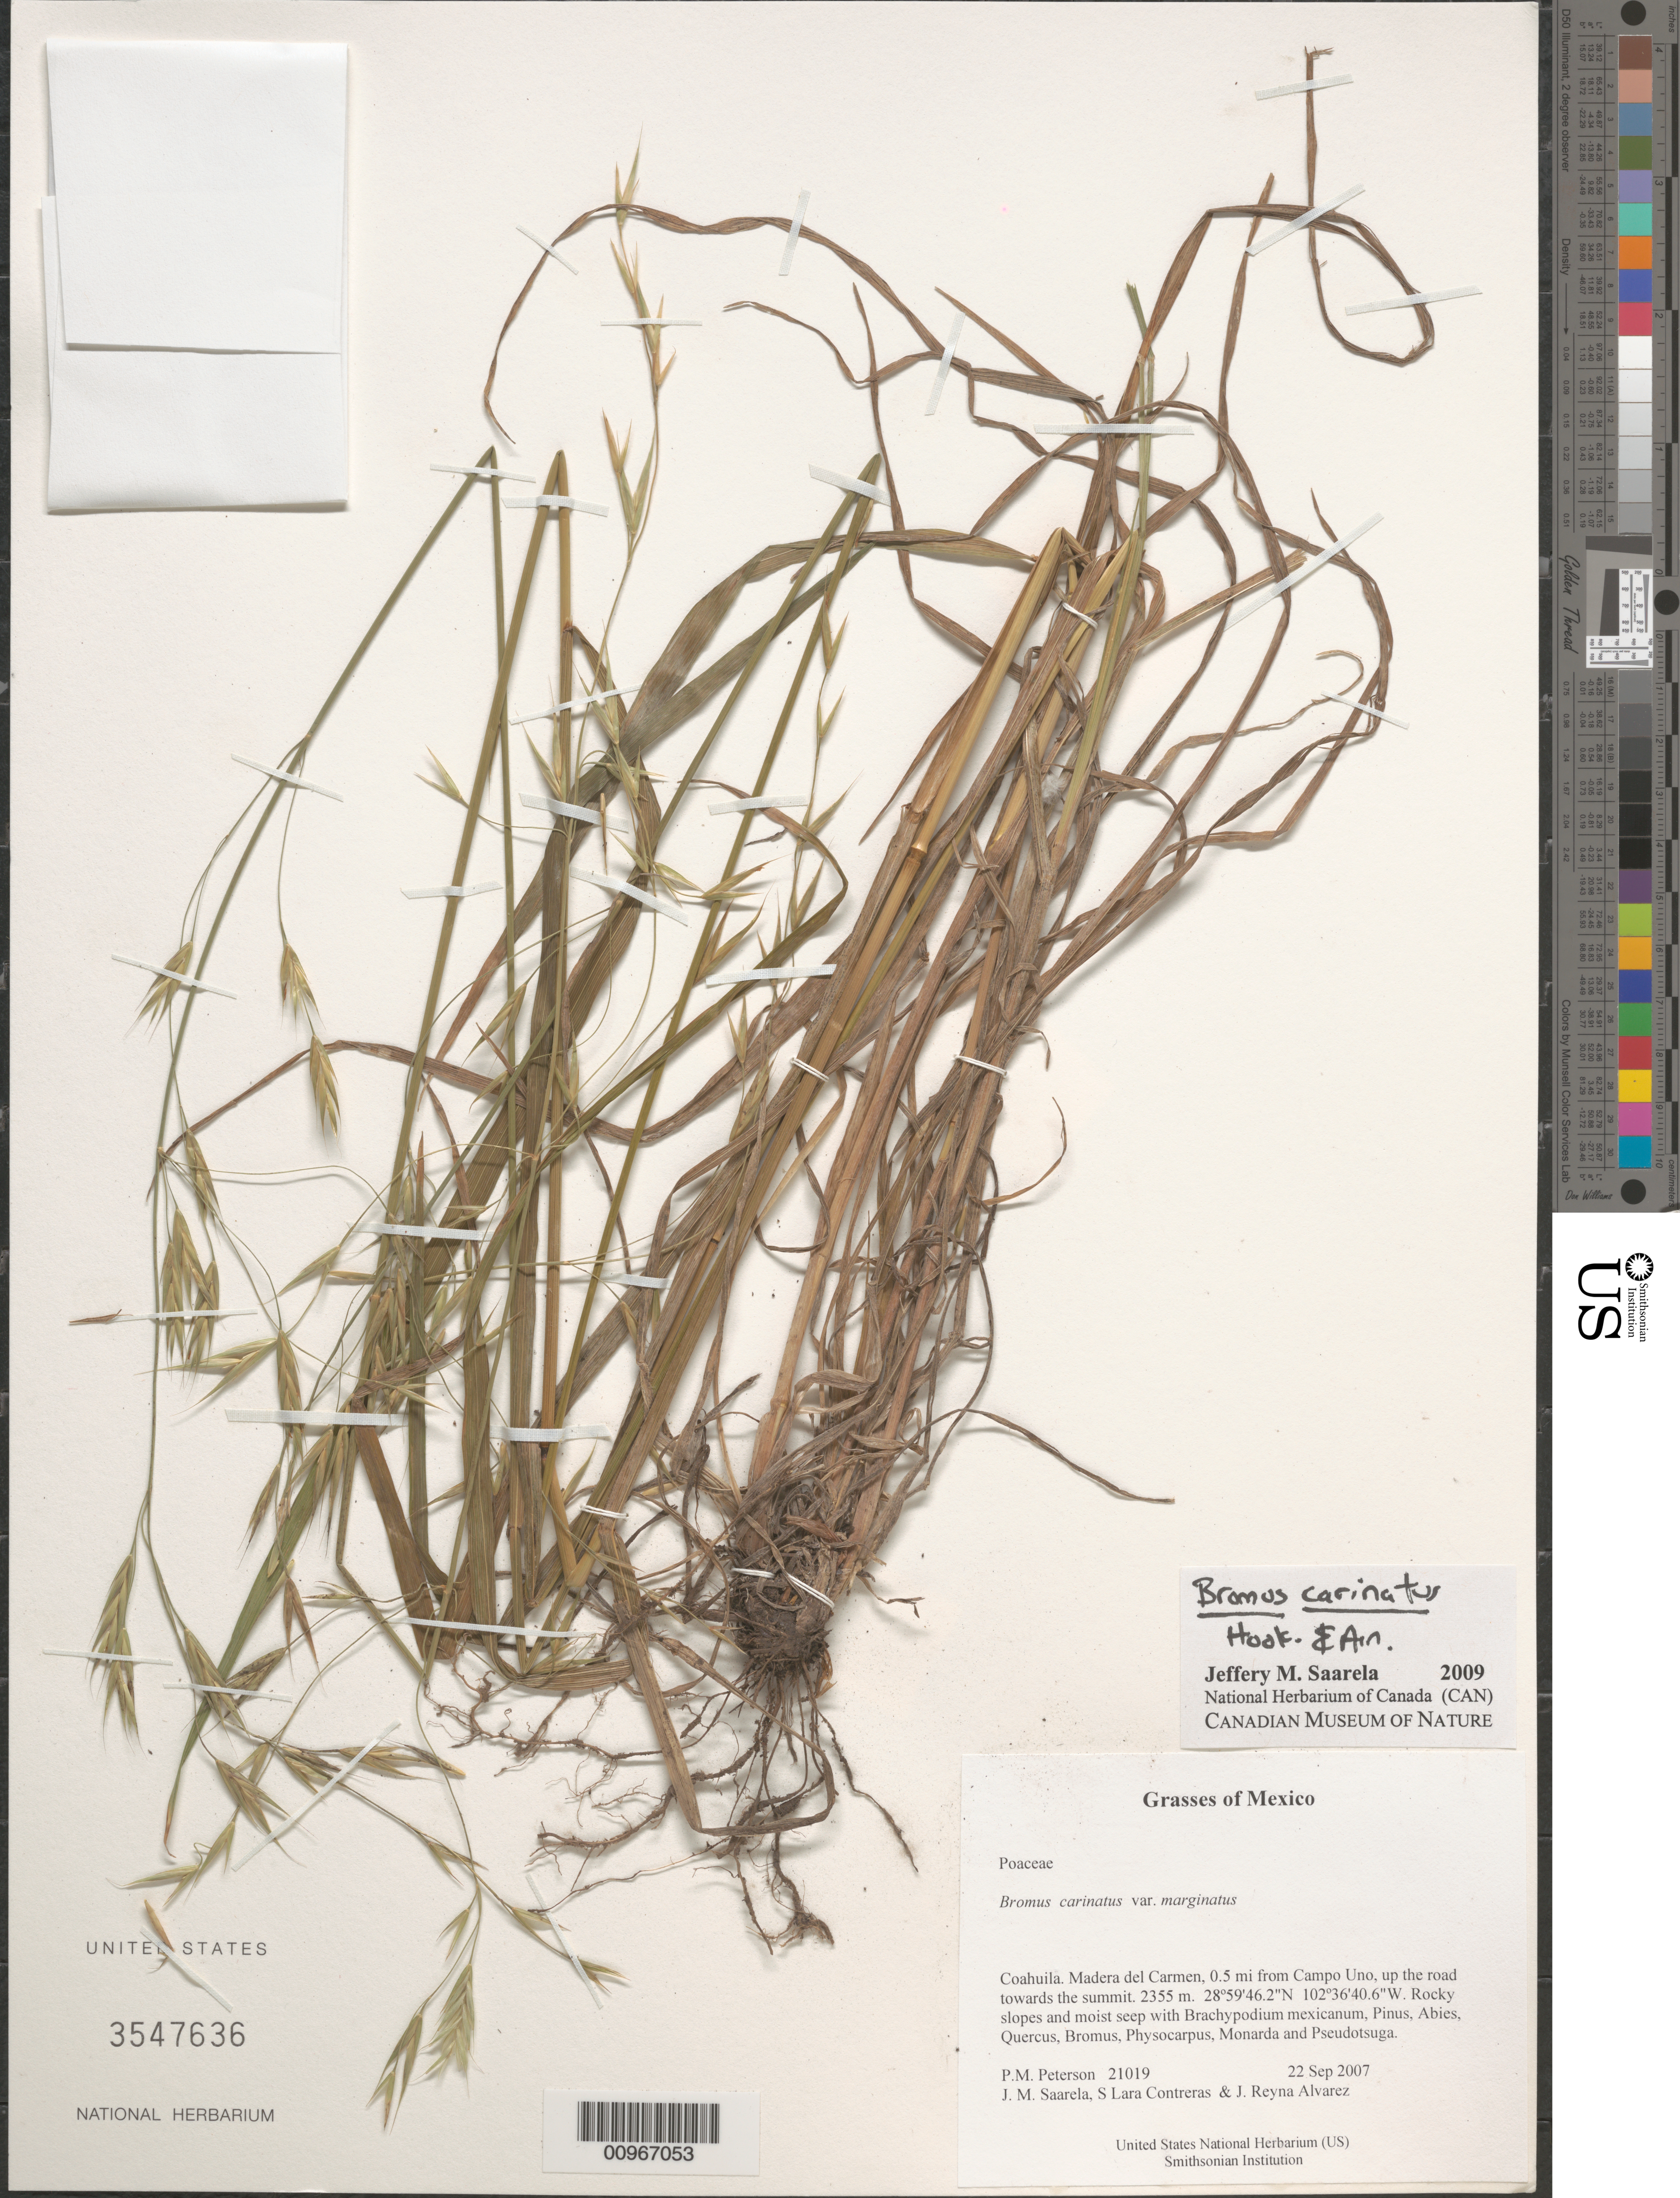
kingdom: Plantae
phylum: Tracheophyta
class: Liliopsida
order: Poales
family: Poaceae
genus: Bromus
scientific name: Bromus carinatus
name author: Hook. & Arn.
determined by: Saarela, J. M., (CAN), Canadian Museum of Nature (CANADA)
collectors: P. M. Peterson, J. Saarela, S. Lara Contreras & J. Reyna Alvarez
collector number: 21019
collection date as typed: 22 Sep 2007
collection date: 2007-09-22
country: Mexico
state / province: Coahuila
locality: Madera del Carmen, 0.5 mi from Campo Uno, up the road towards the summit.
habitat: Rocky slopes and moist seep with Brachypodium mexicanum, Pinus, Abies, Quercus, Bromus, Physocarpus, Monarda and Pseudotsuga.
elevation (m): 2355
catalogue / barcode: US 3547636